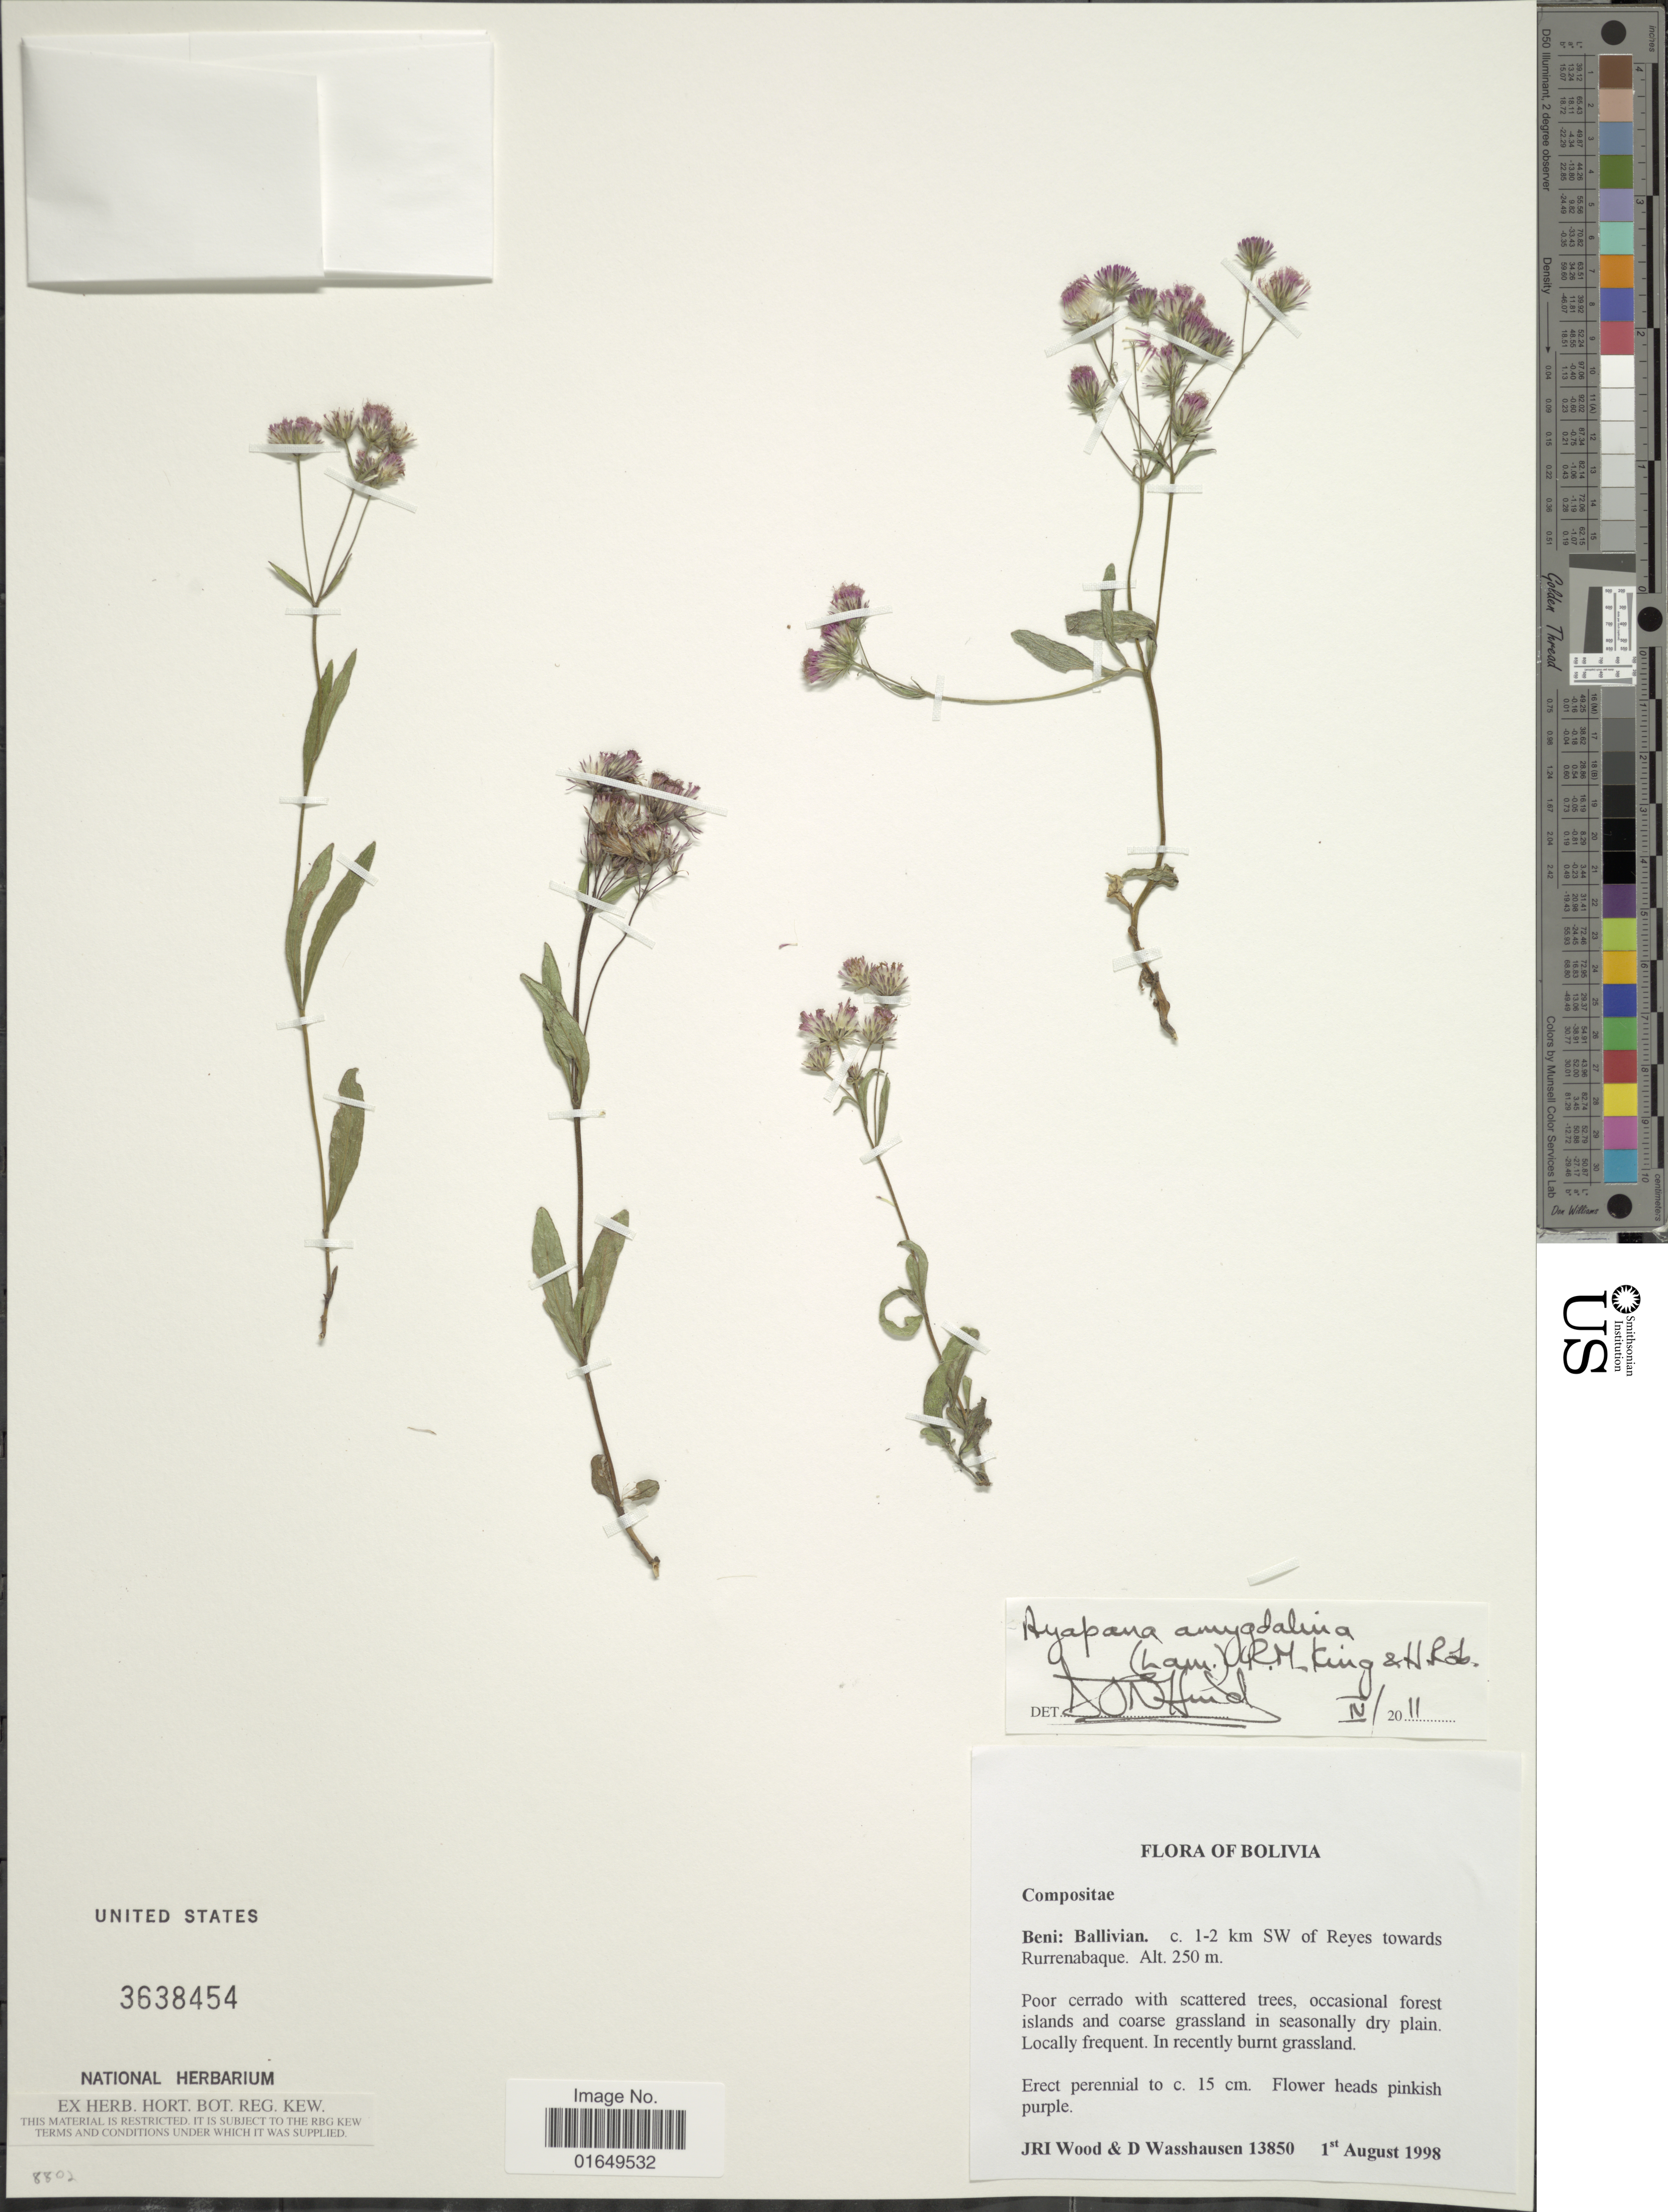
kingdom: Plantae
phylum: Tracheophyta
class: Magnoliopsida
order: Asterales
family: Asteraceae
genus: Ayapana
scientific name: Ayapana amygdalina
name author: (Lam.) R.M. King & H. Rob.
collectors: J. R. I. Wood & D. C. Wasshausen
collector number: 13850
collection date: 1998-08-01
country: Bolivia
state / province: Beni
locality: Ballivian. c. 1-2 km SW of Reyes towards Rurrenabaque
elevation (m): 250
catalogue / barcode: US 3636454